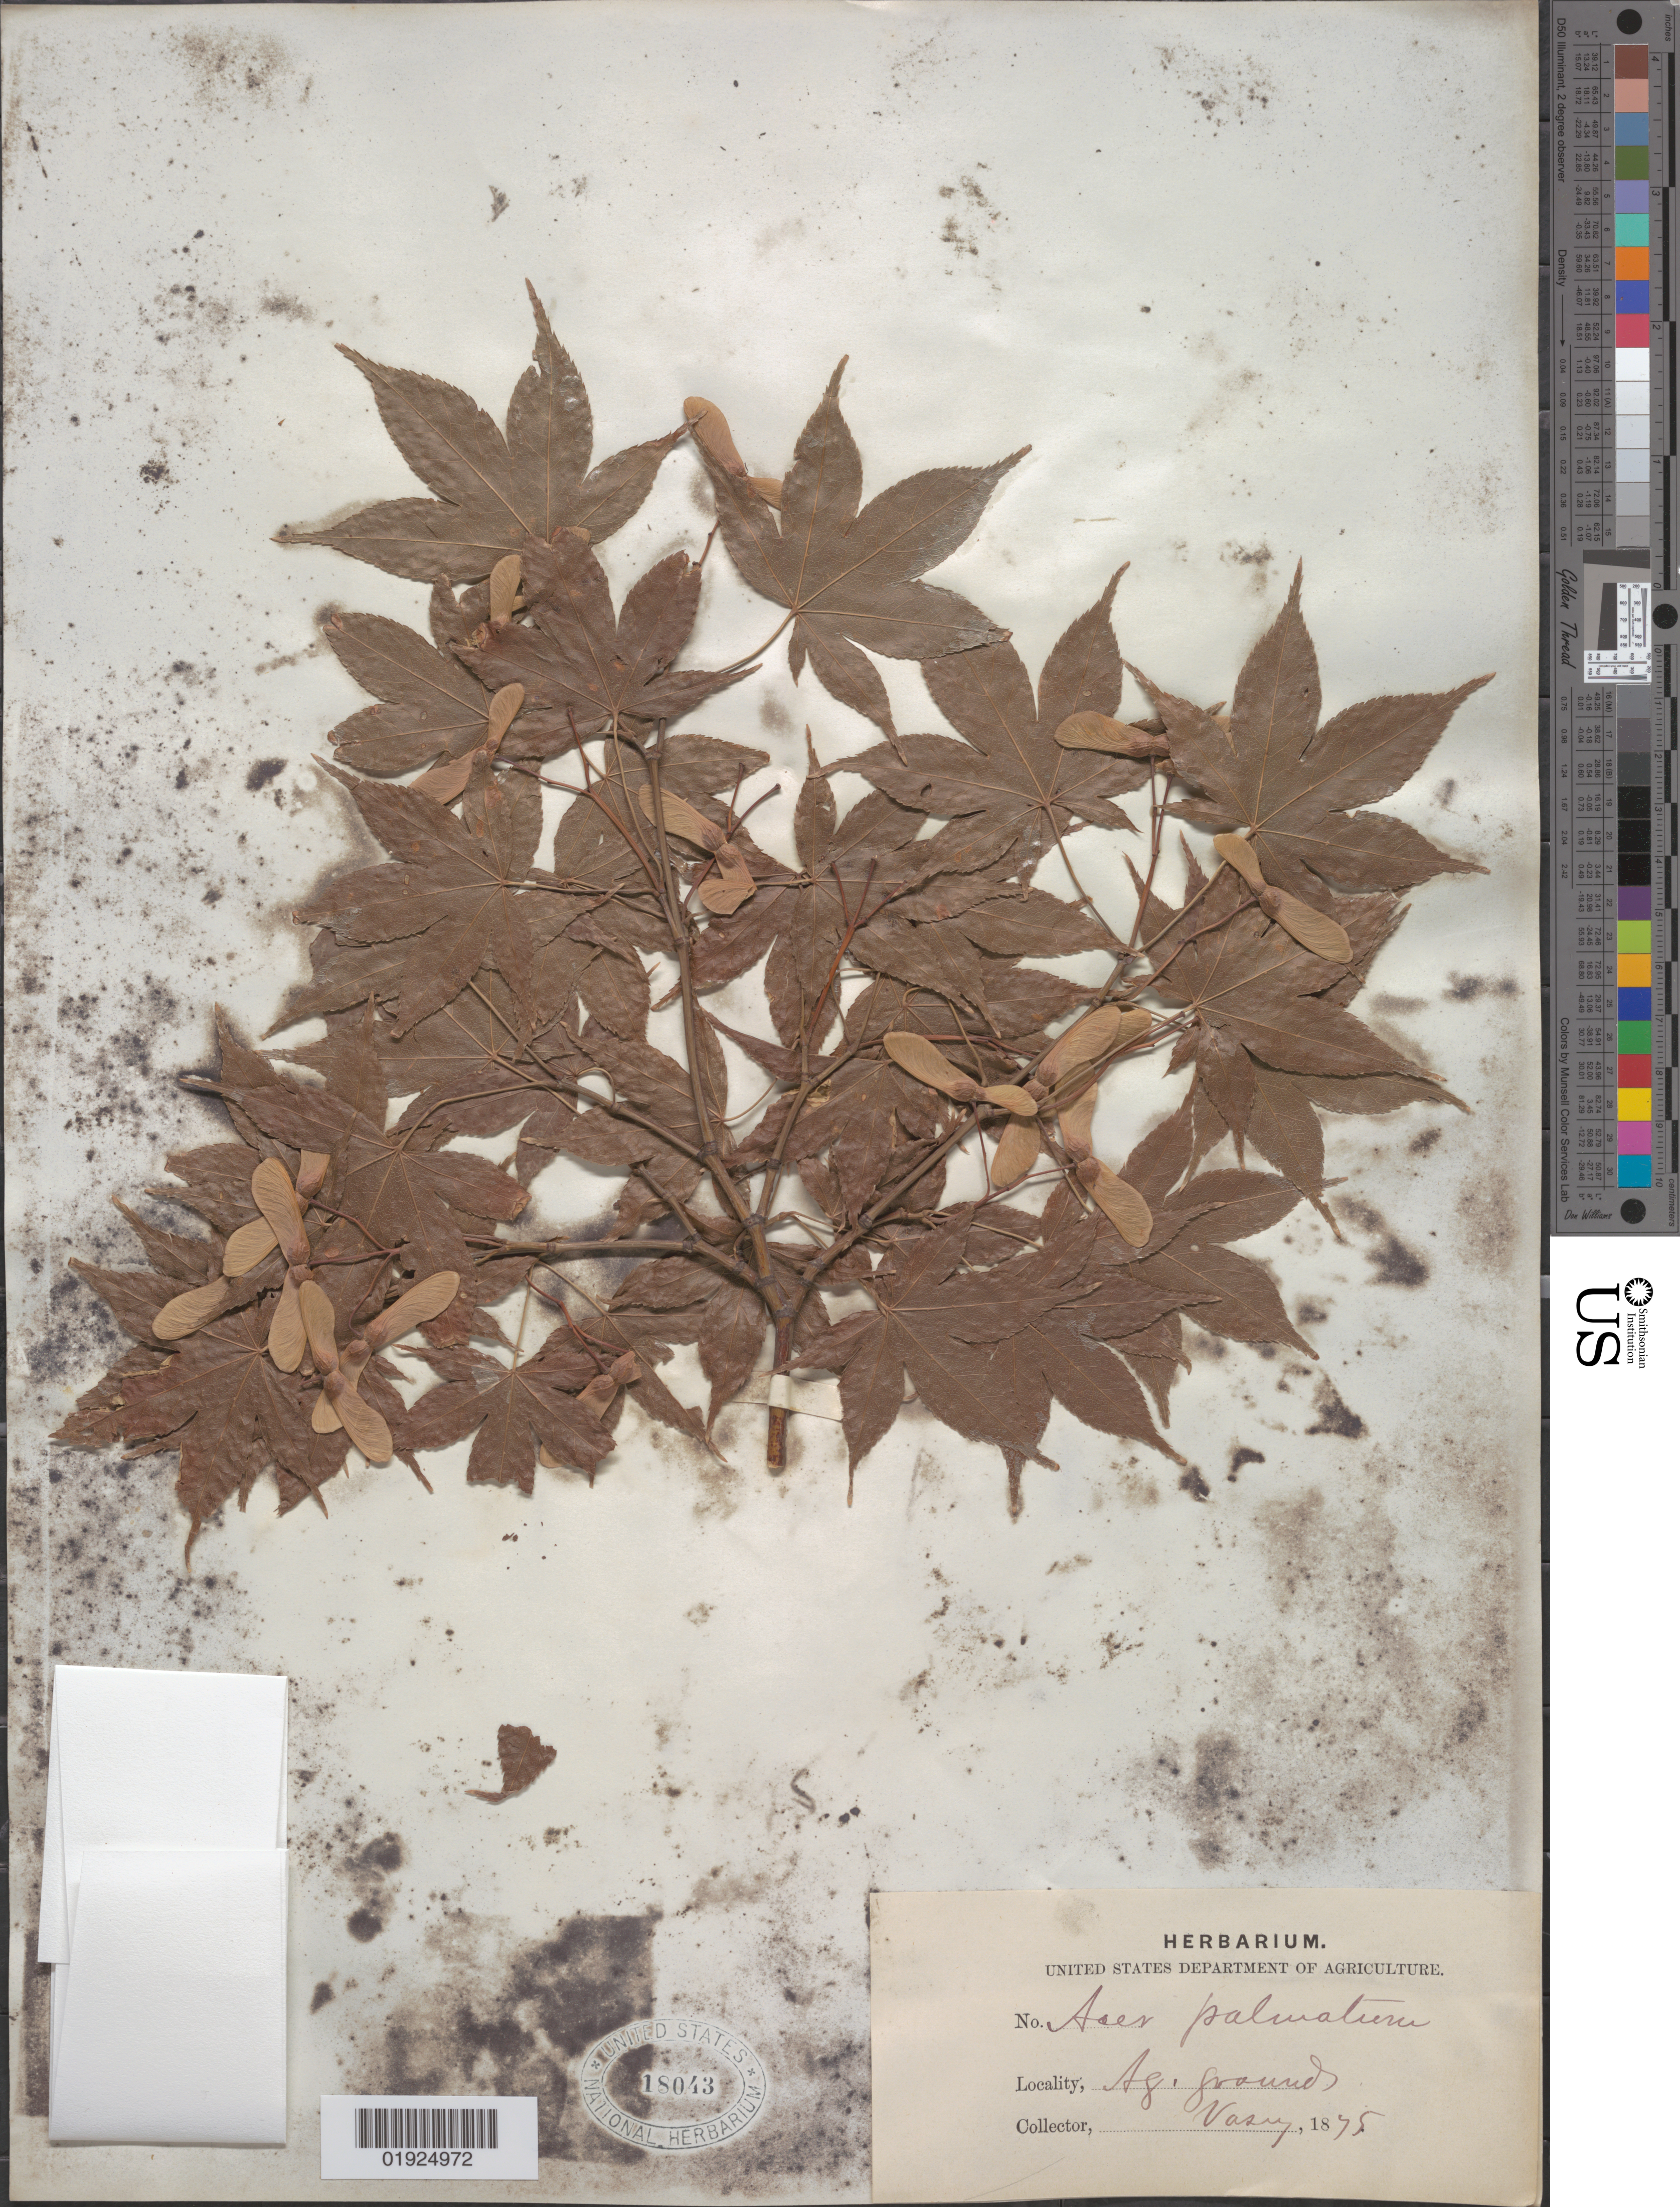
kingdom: Plantae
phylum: Tracheophyta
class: Magnoliopsida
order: Sapindales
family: Sapindaceae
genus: Acer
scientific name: Acer palmatum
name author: Thunb.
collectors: G. Vasey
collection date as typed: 1875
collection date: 1875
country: United States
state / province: District of Columbia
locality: Ag. grounds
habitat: Agricultural grounds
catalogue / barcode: US 18043